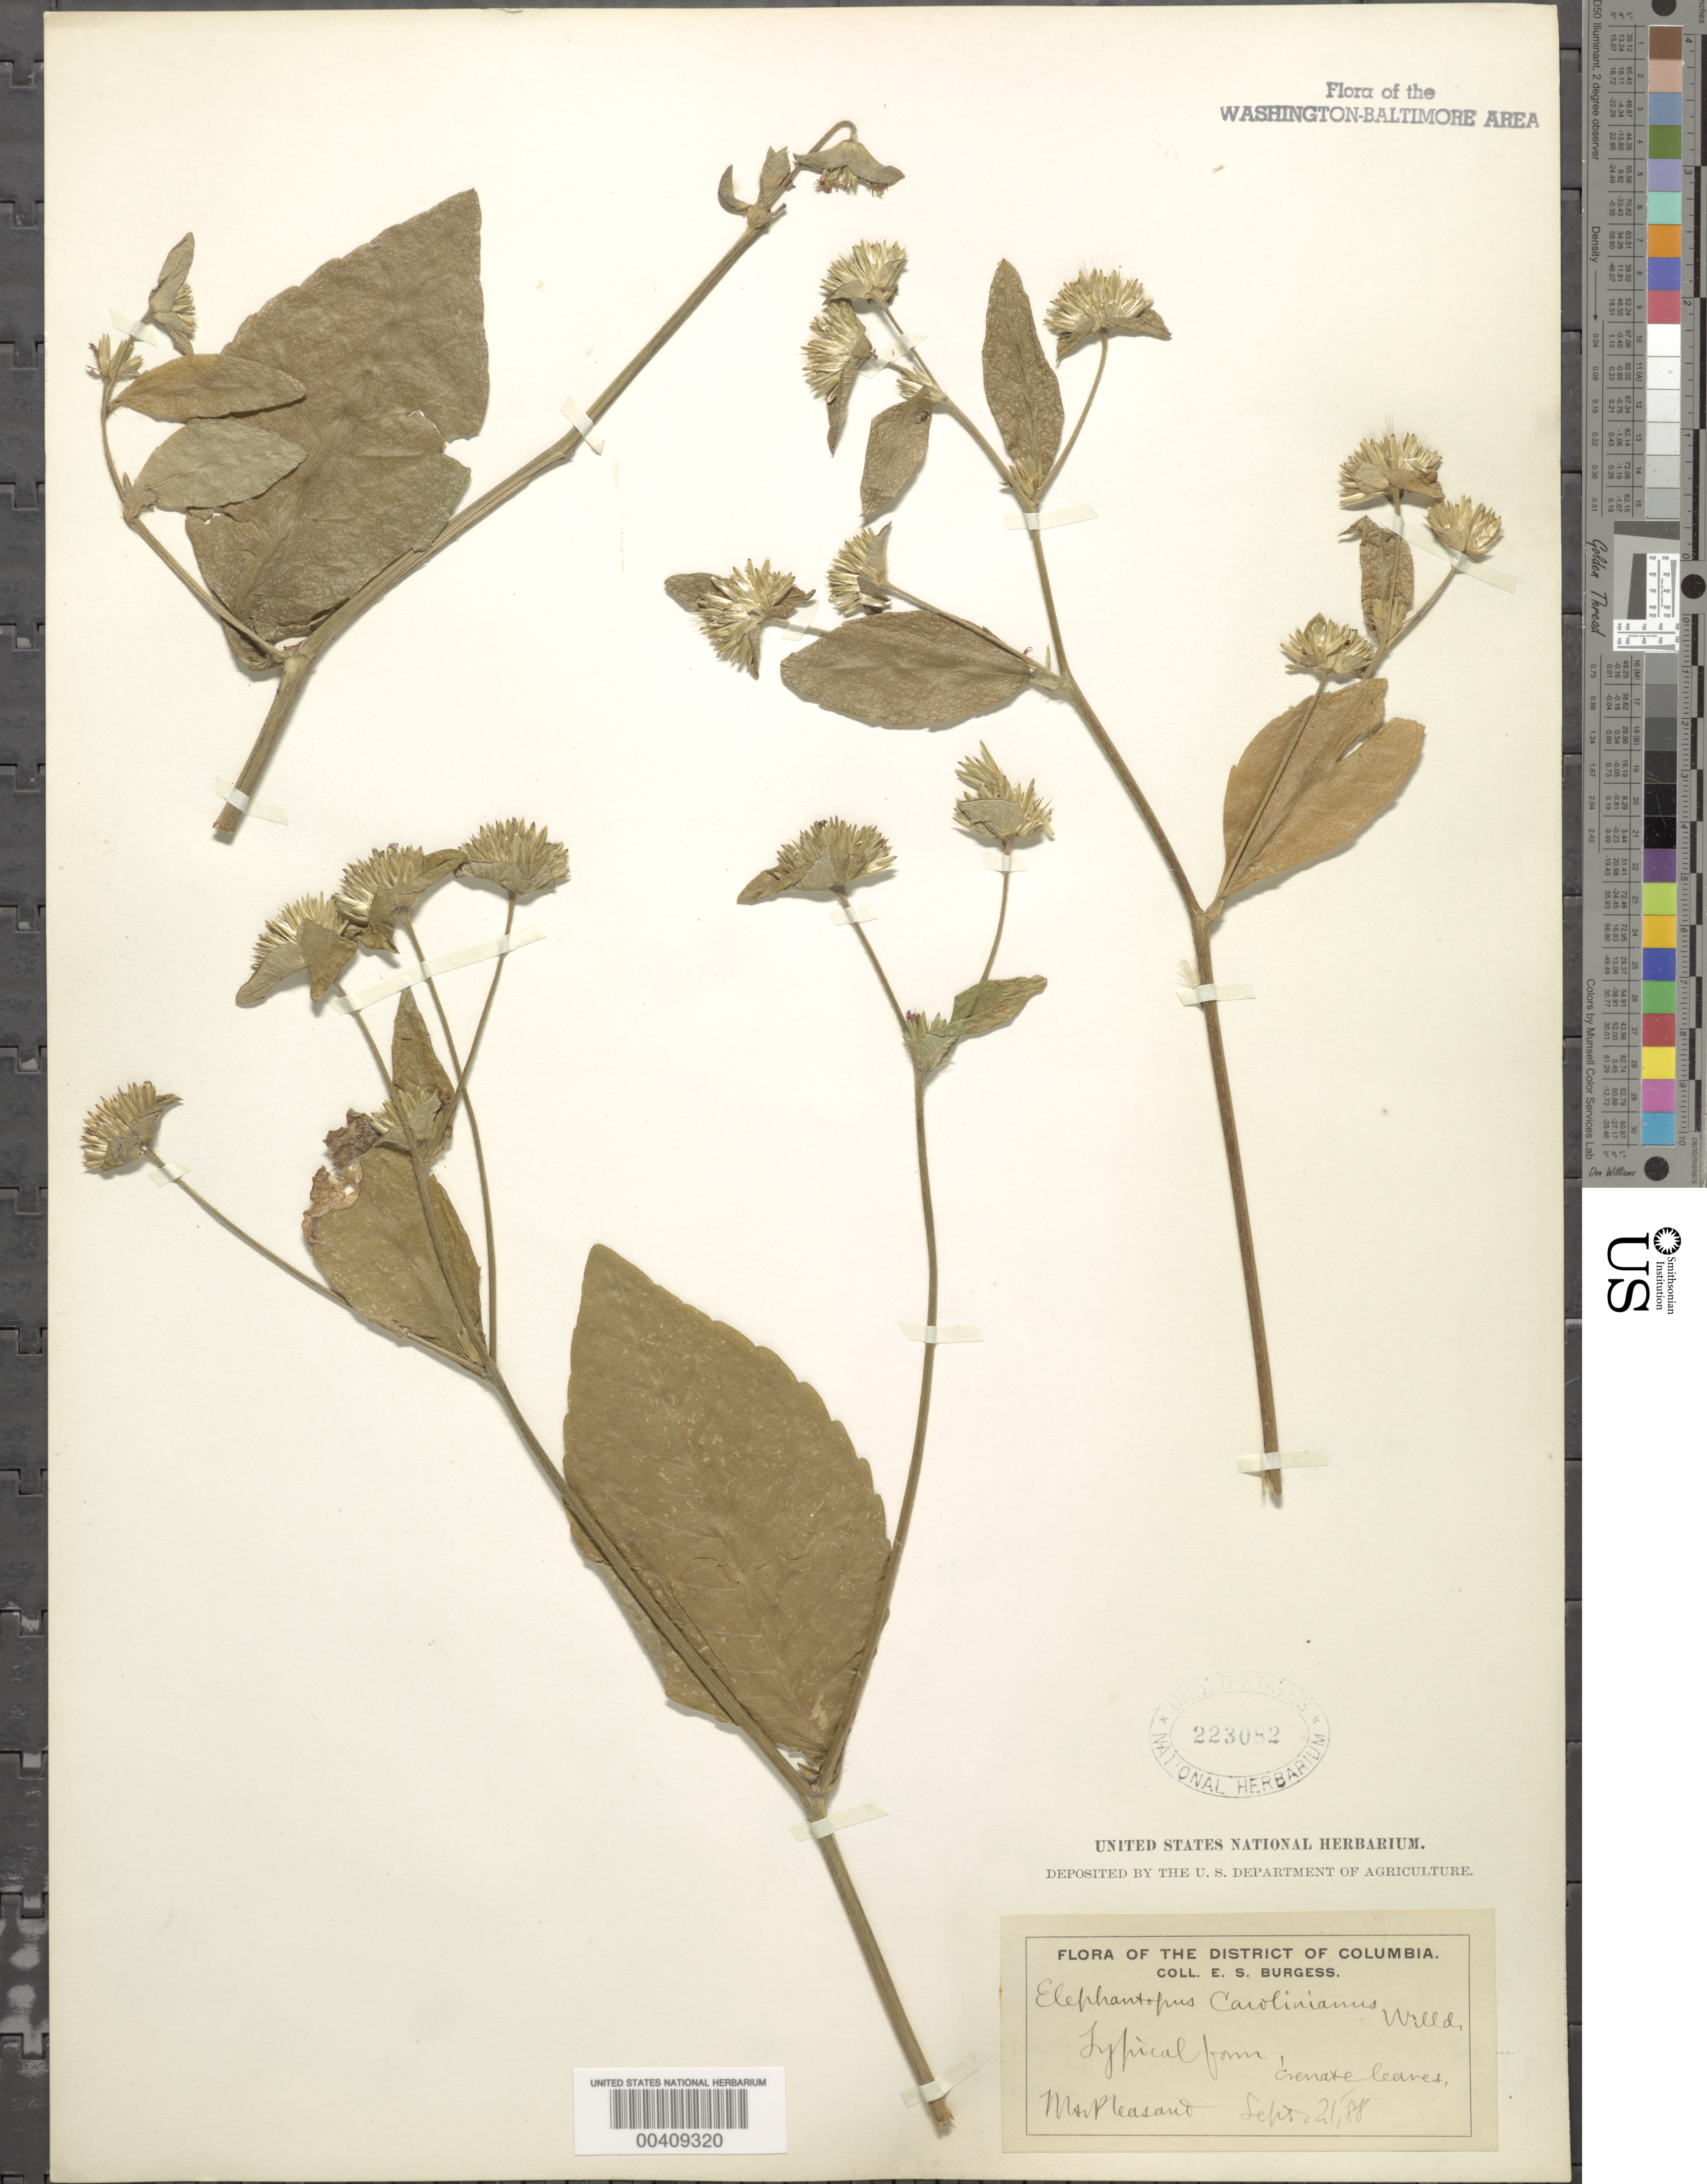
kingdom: Plantae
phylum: Tracheophyta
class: Magnoliopsida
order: Asterales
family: Asteraceae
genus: Elephantopus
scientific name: Elephantopus carolinianus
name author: Raeusch.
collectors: E. Burgess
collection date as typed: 21 Sep 1888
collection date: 1888-09-21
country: United States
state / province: District of Columbia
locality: Mount Pleasant Rock Creek Park & vicinity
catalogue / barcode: US 223082